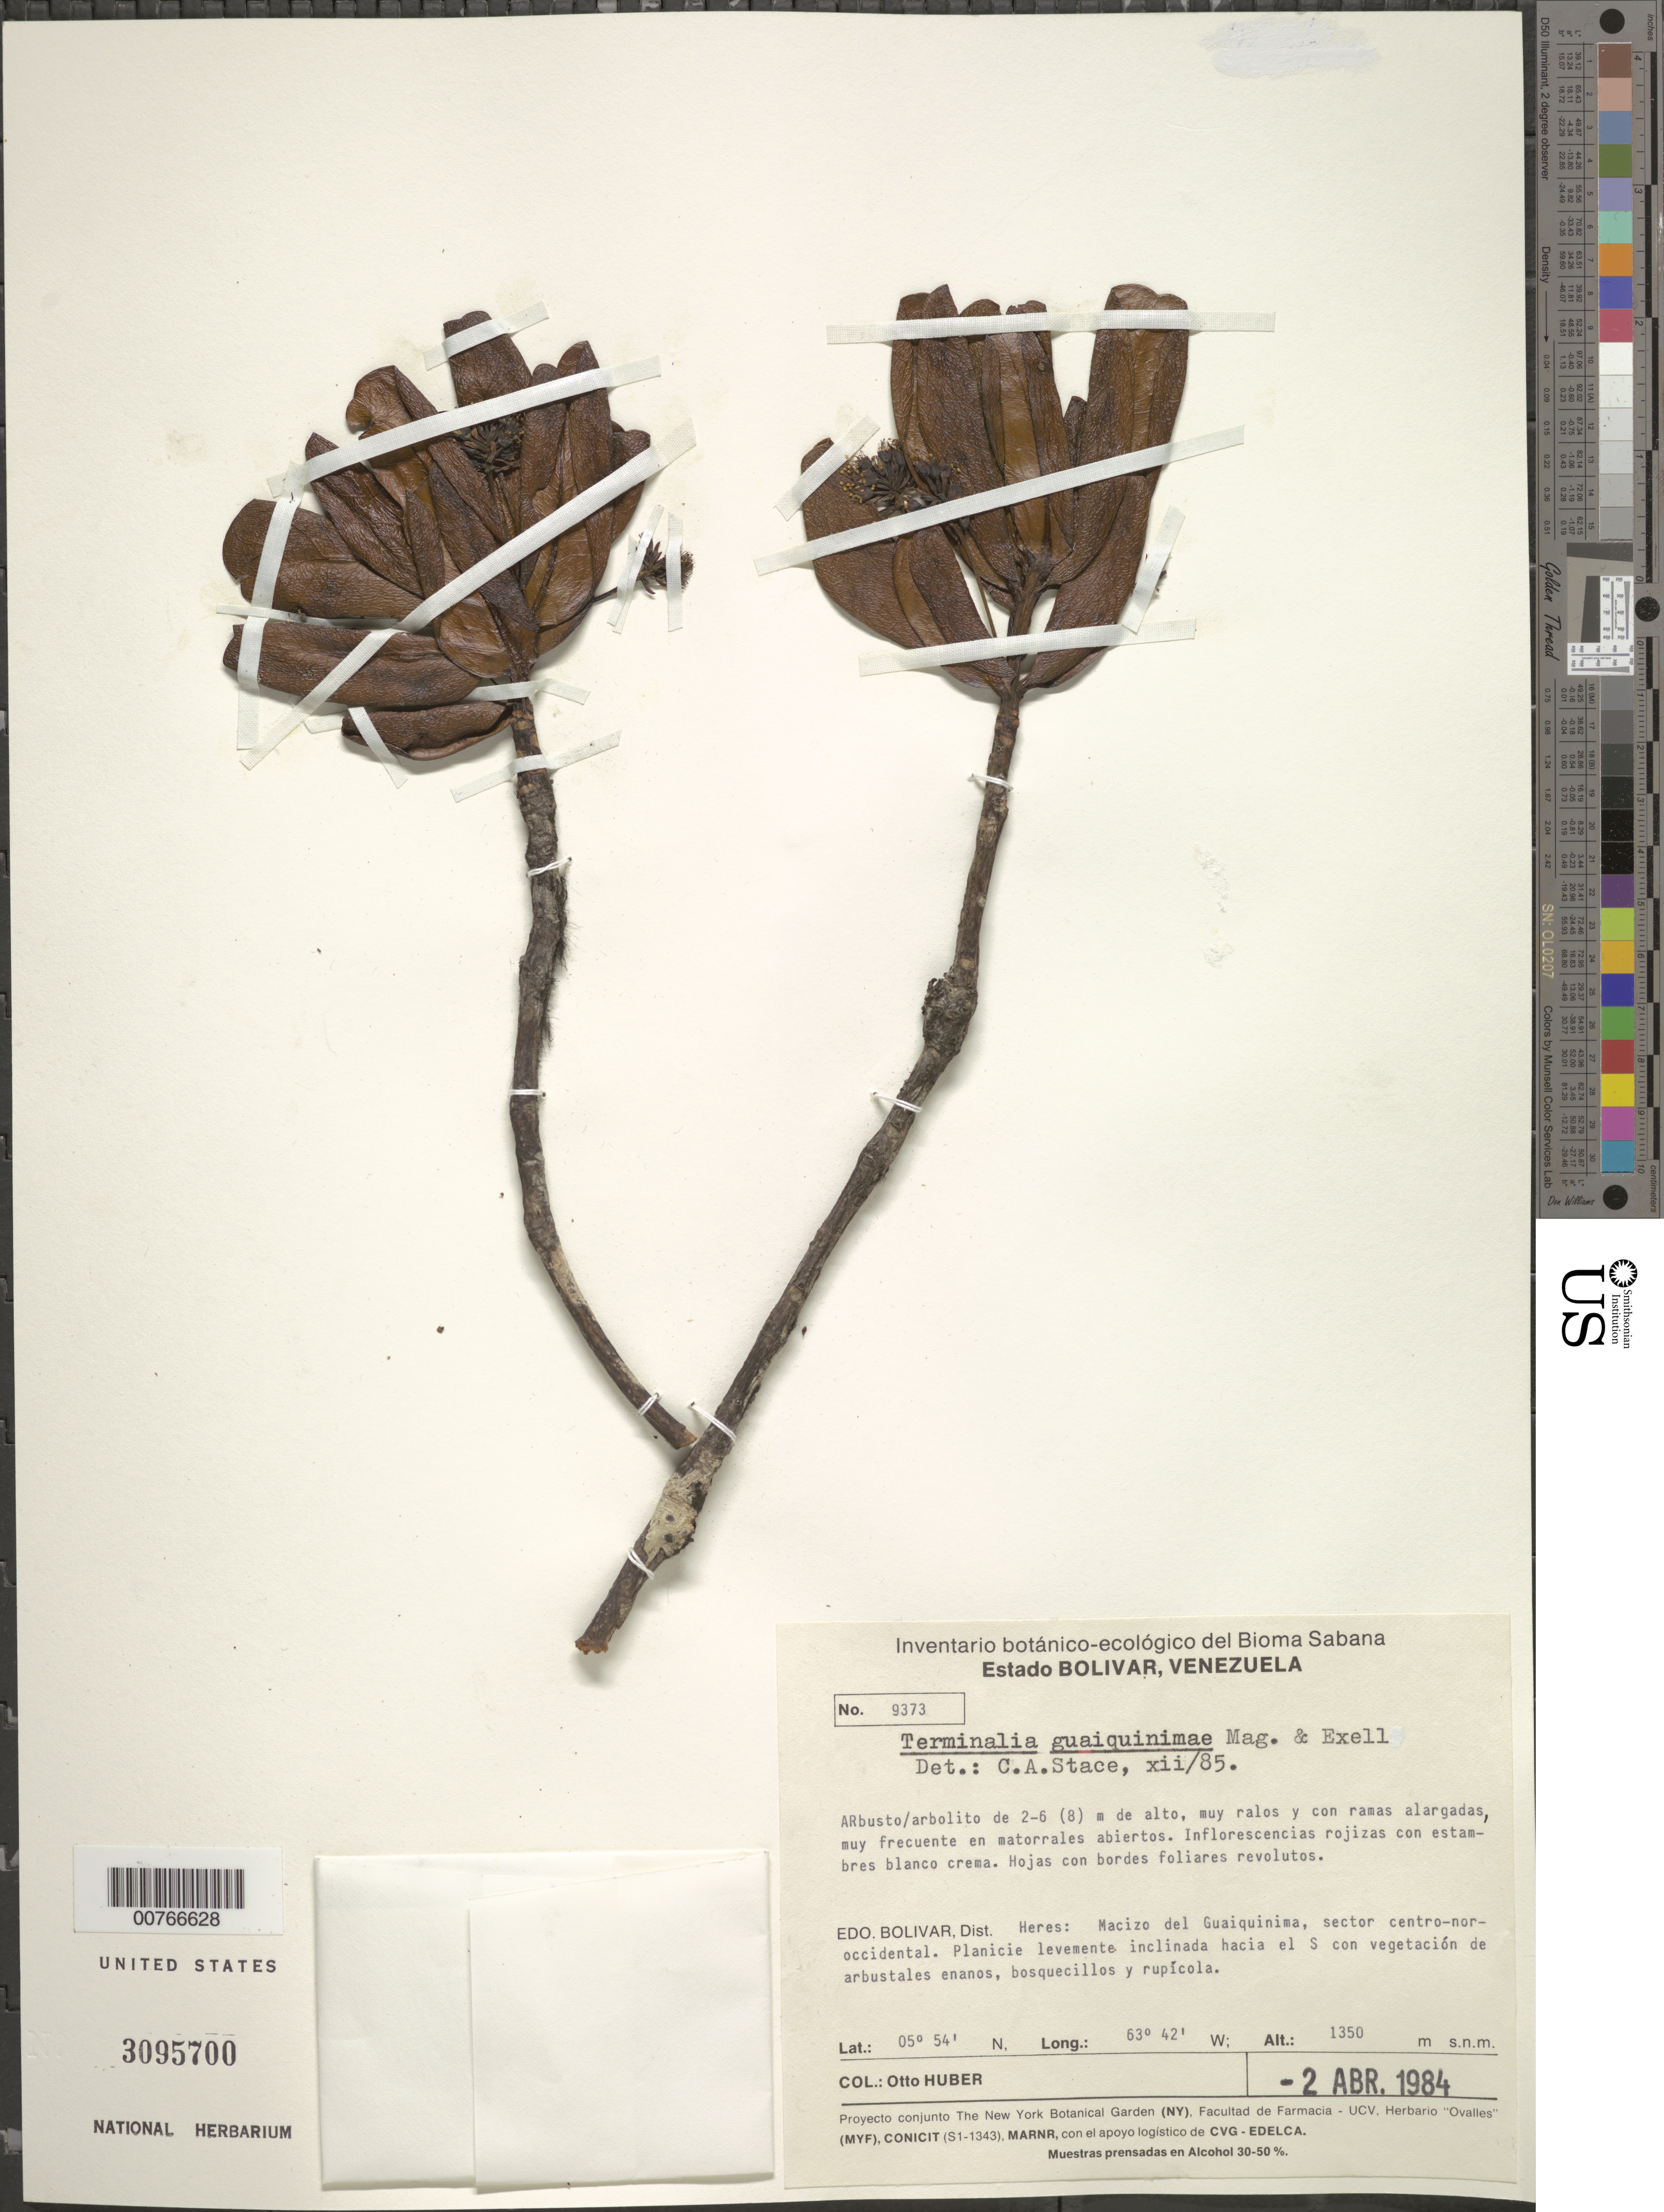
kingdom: Plantae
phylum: Tracheophyta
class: Magnoliopsida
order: Myrtales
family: Combretaceae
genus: Terminalia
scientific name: Terminalia guaiquinimae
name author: Maguire & Exell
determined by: Stace, C. A.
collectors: O. Huber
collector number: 9373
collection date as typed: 2-Apr-84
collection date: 1984-04-02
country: Venezuela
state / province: Bolívar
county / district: Heres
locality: Macizo del Guaiquinima, sector centro-noroccidental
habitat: Matorrales abiertos. Planicie levemente inclinada hacia el S con vegetación de arbustales enanos, bosquecillos y rupícola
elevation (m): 1350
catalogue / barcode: US 3095700